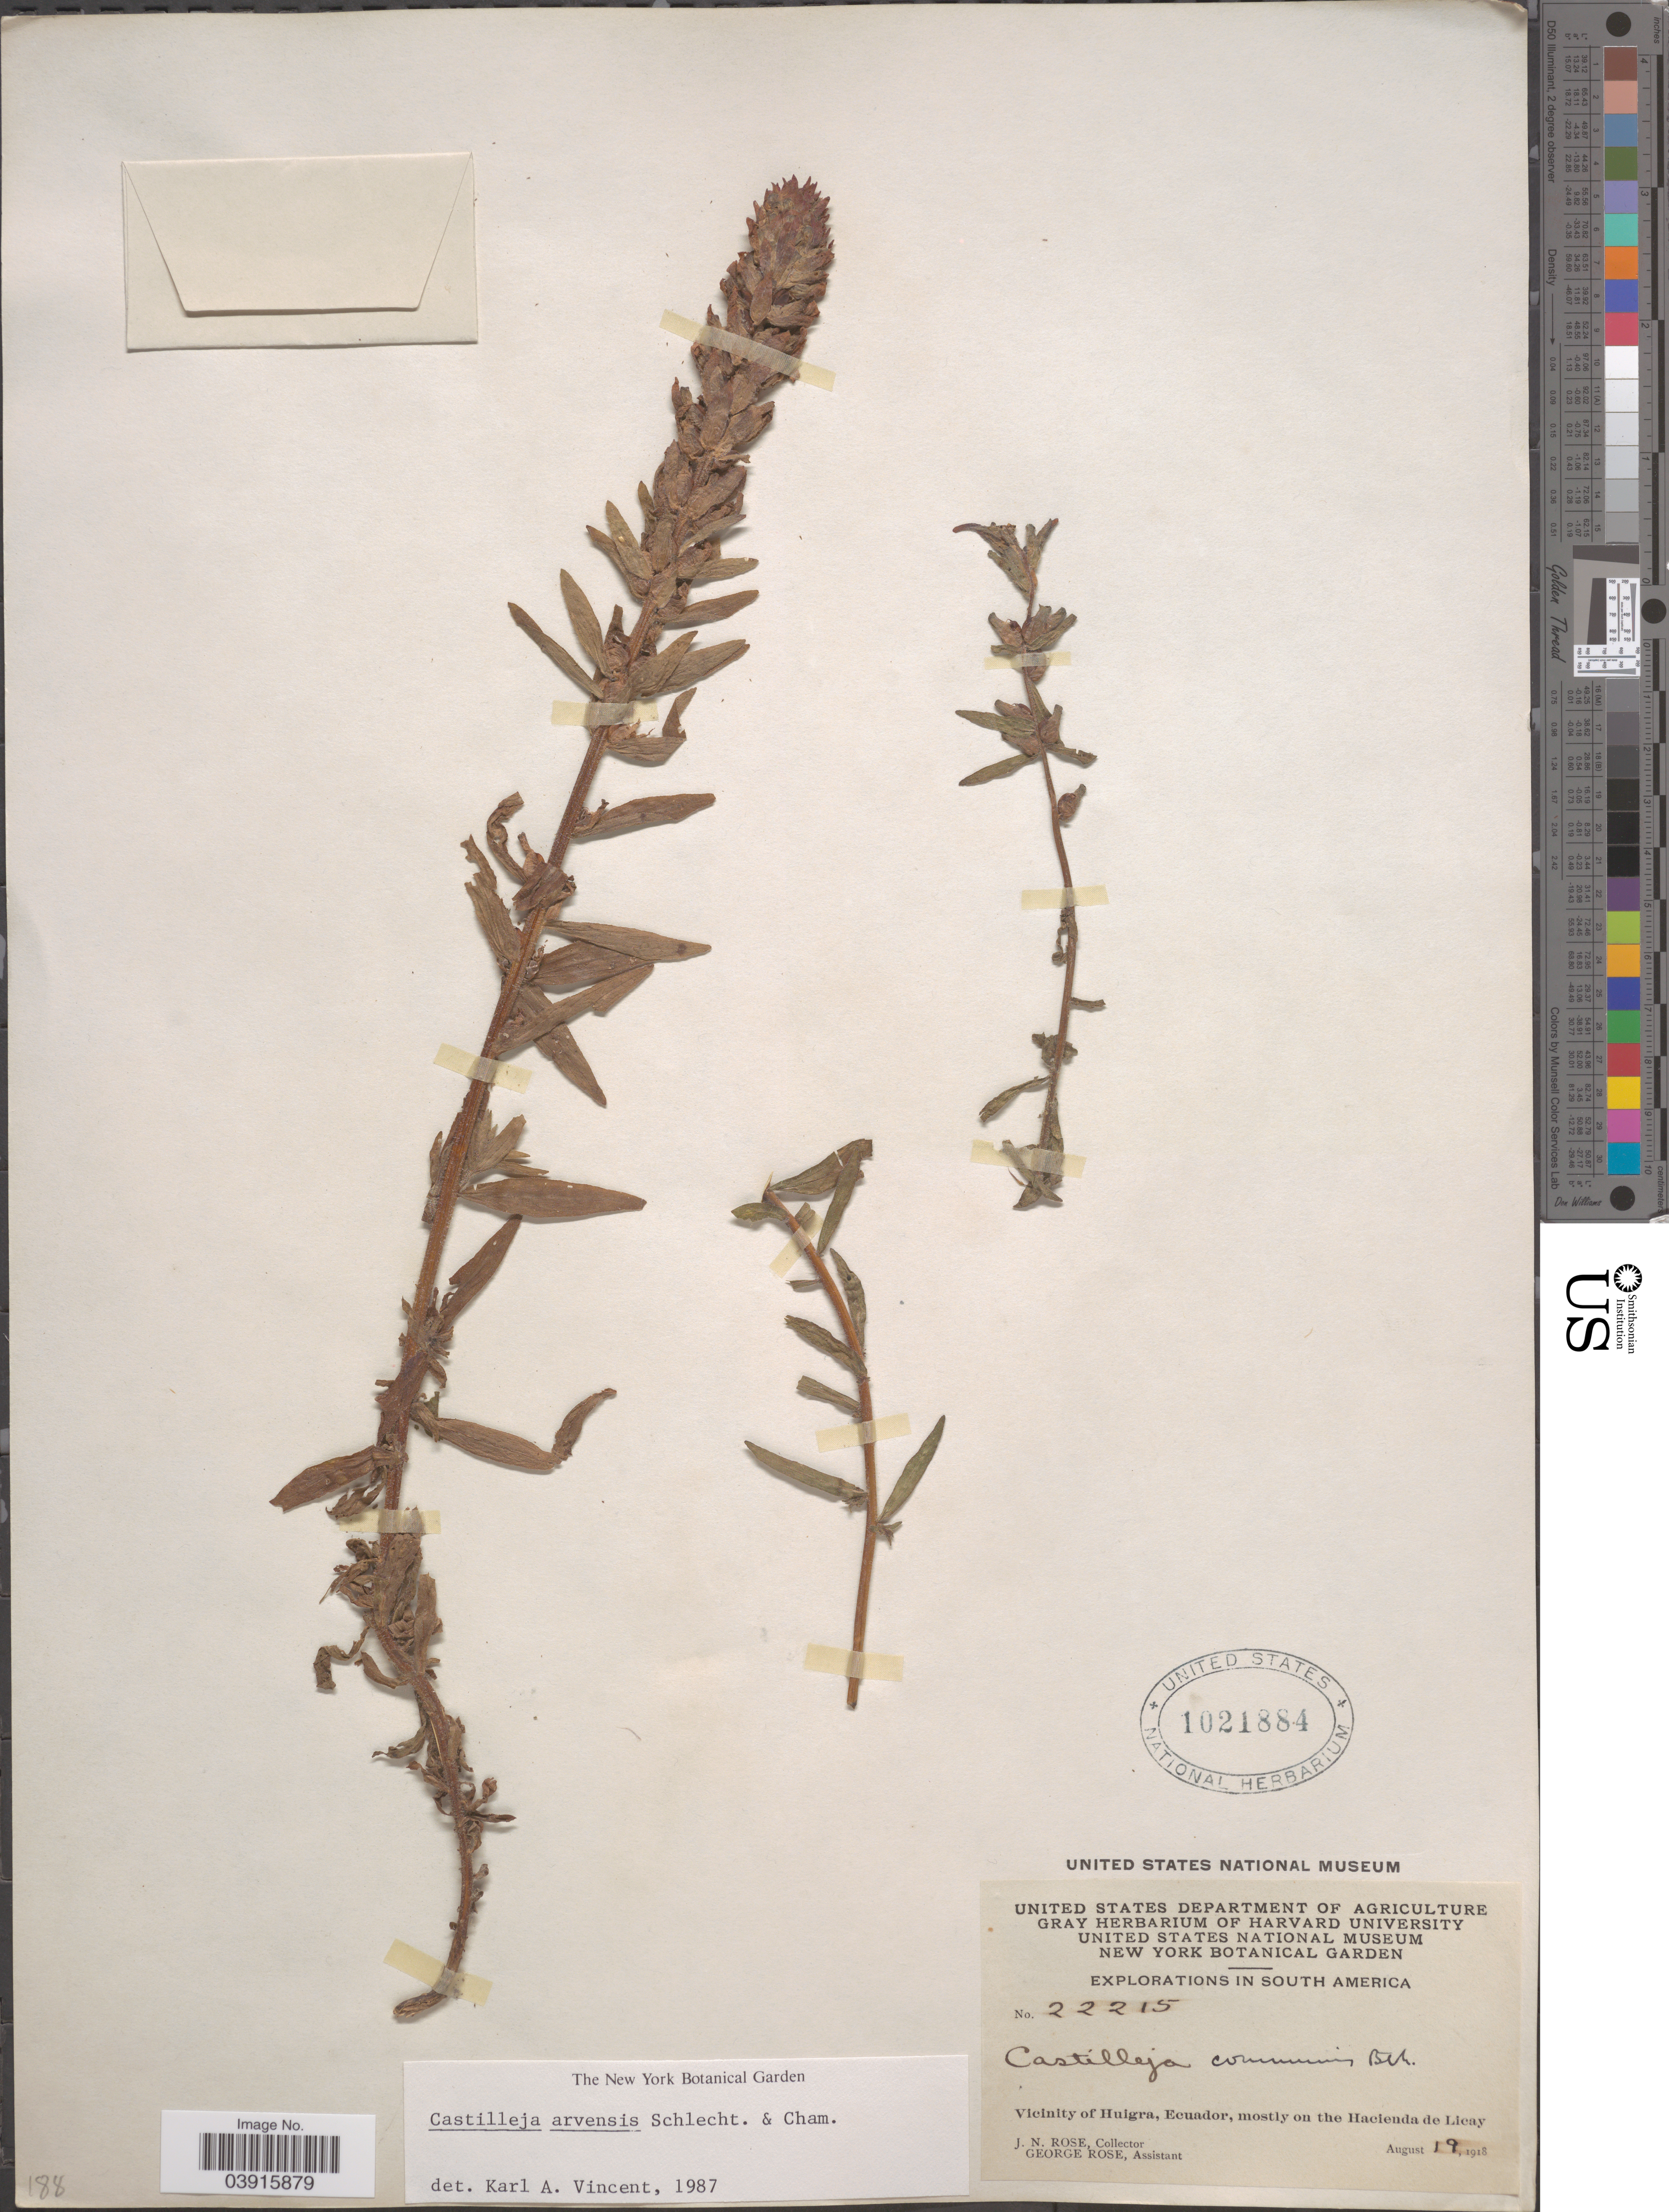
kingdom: Plantae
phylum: Tracheophyta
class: Magnoliopsida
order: Lamiales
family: Orobanchaceae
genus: Castilleja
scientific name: Castilleja arvensis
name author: Schltdl. & Cham.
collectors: J. N. Rose & G. Rose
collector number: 22215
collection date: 1918-08-19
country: Ecuador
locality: Vicinity of Huigra, mostly on the Hacienda de Licay.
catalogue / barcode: US 1021884